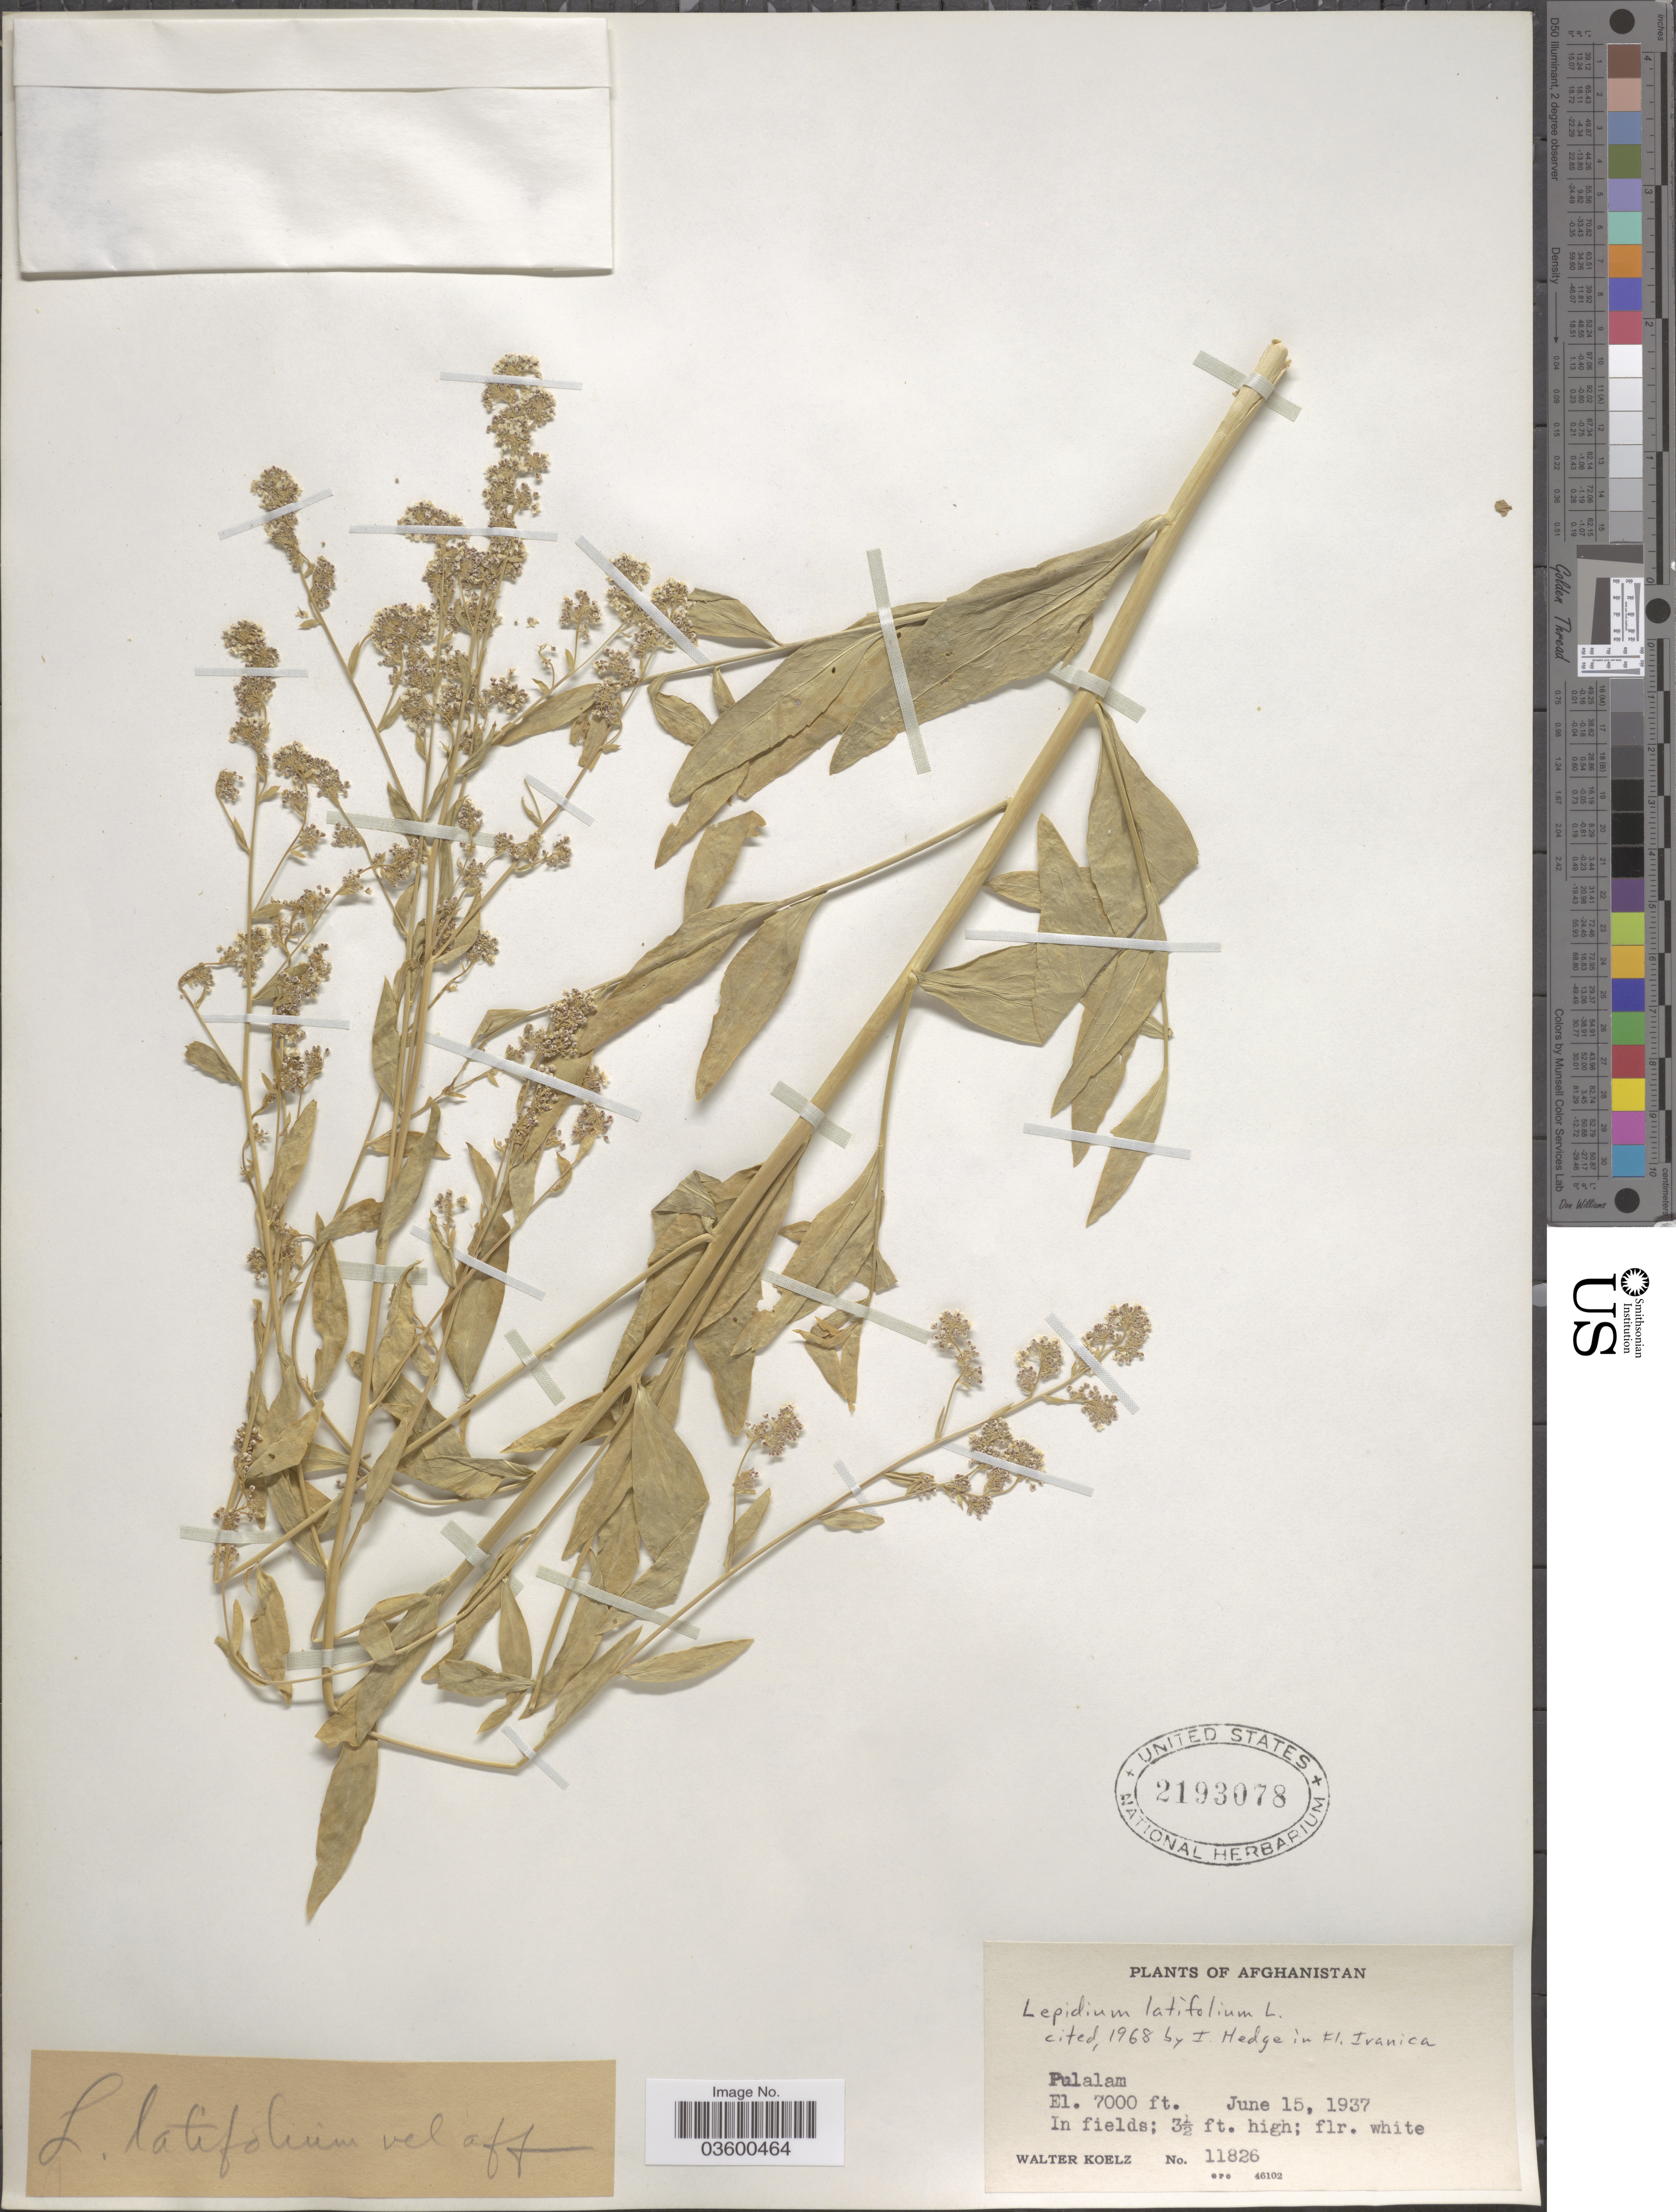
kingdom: Plantae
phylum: Tracheophyta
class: Magnoliopsida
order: Brassicales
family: Brassicaceae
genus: Lepidium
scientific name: Lepidium latifolium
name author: L.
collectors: W. N. Koelz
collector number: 11826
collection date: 1937-06-15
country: Afghanistan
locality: Pulalam.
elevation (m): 2134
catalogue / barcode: US 2193078